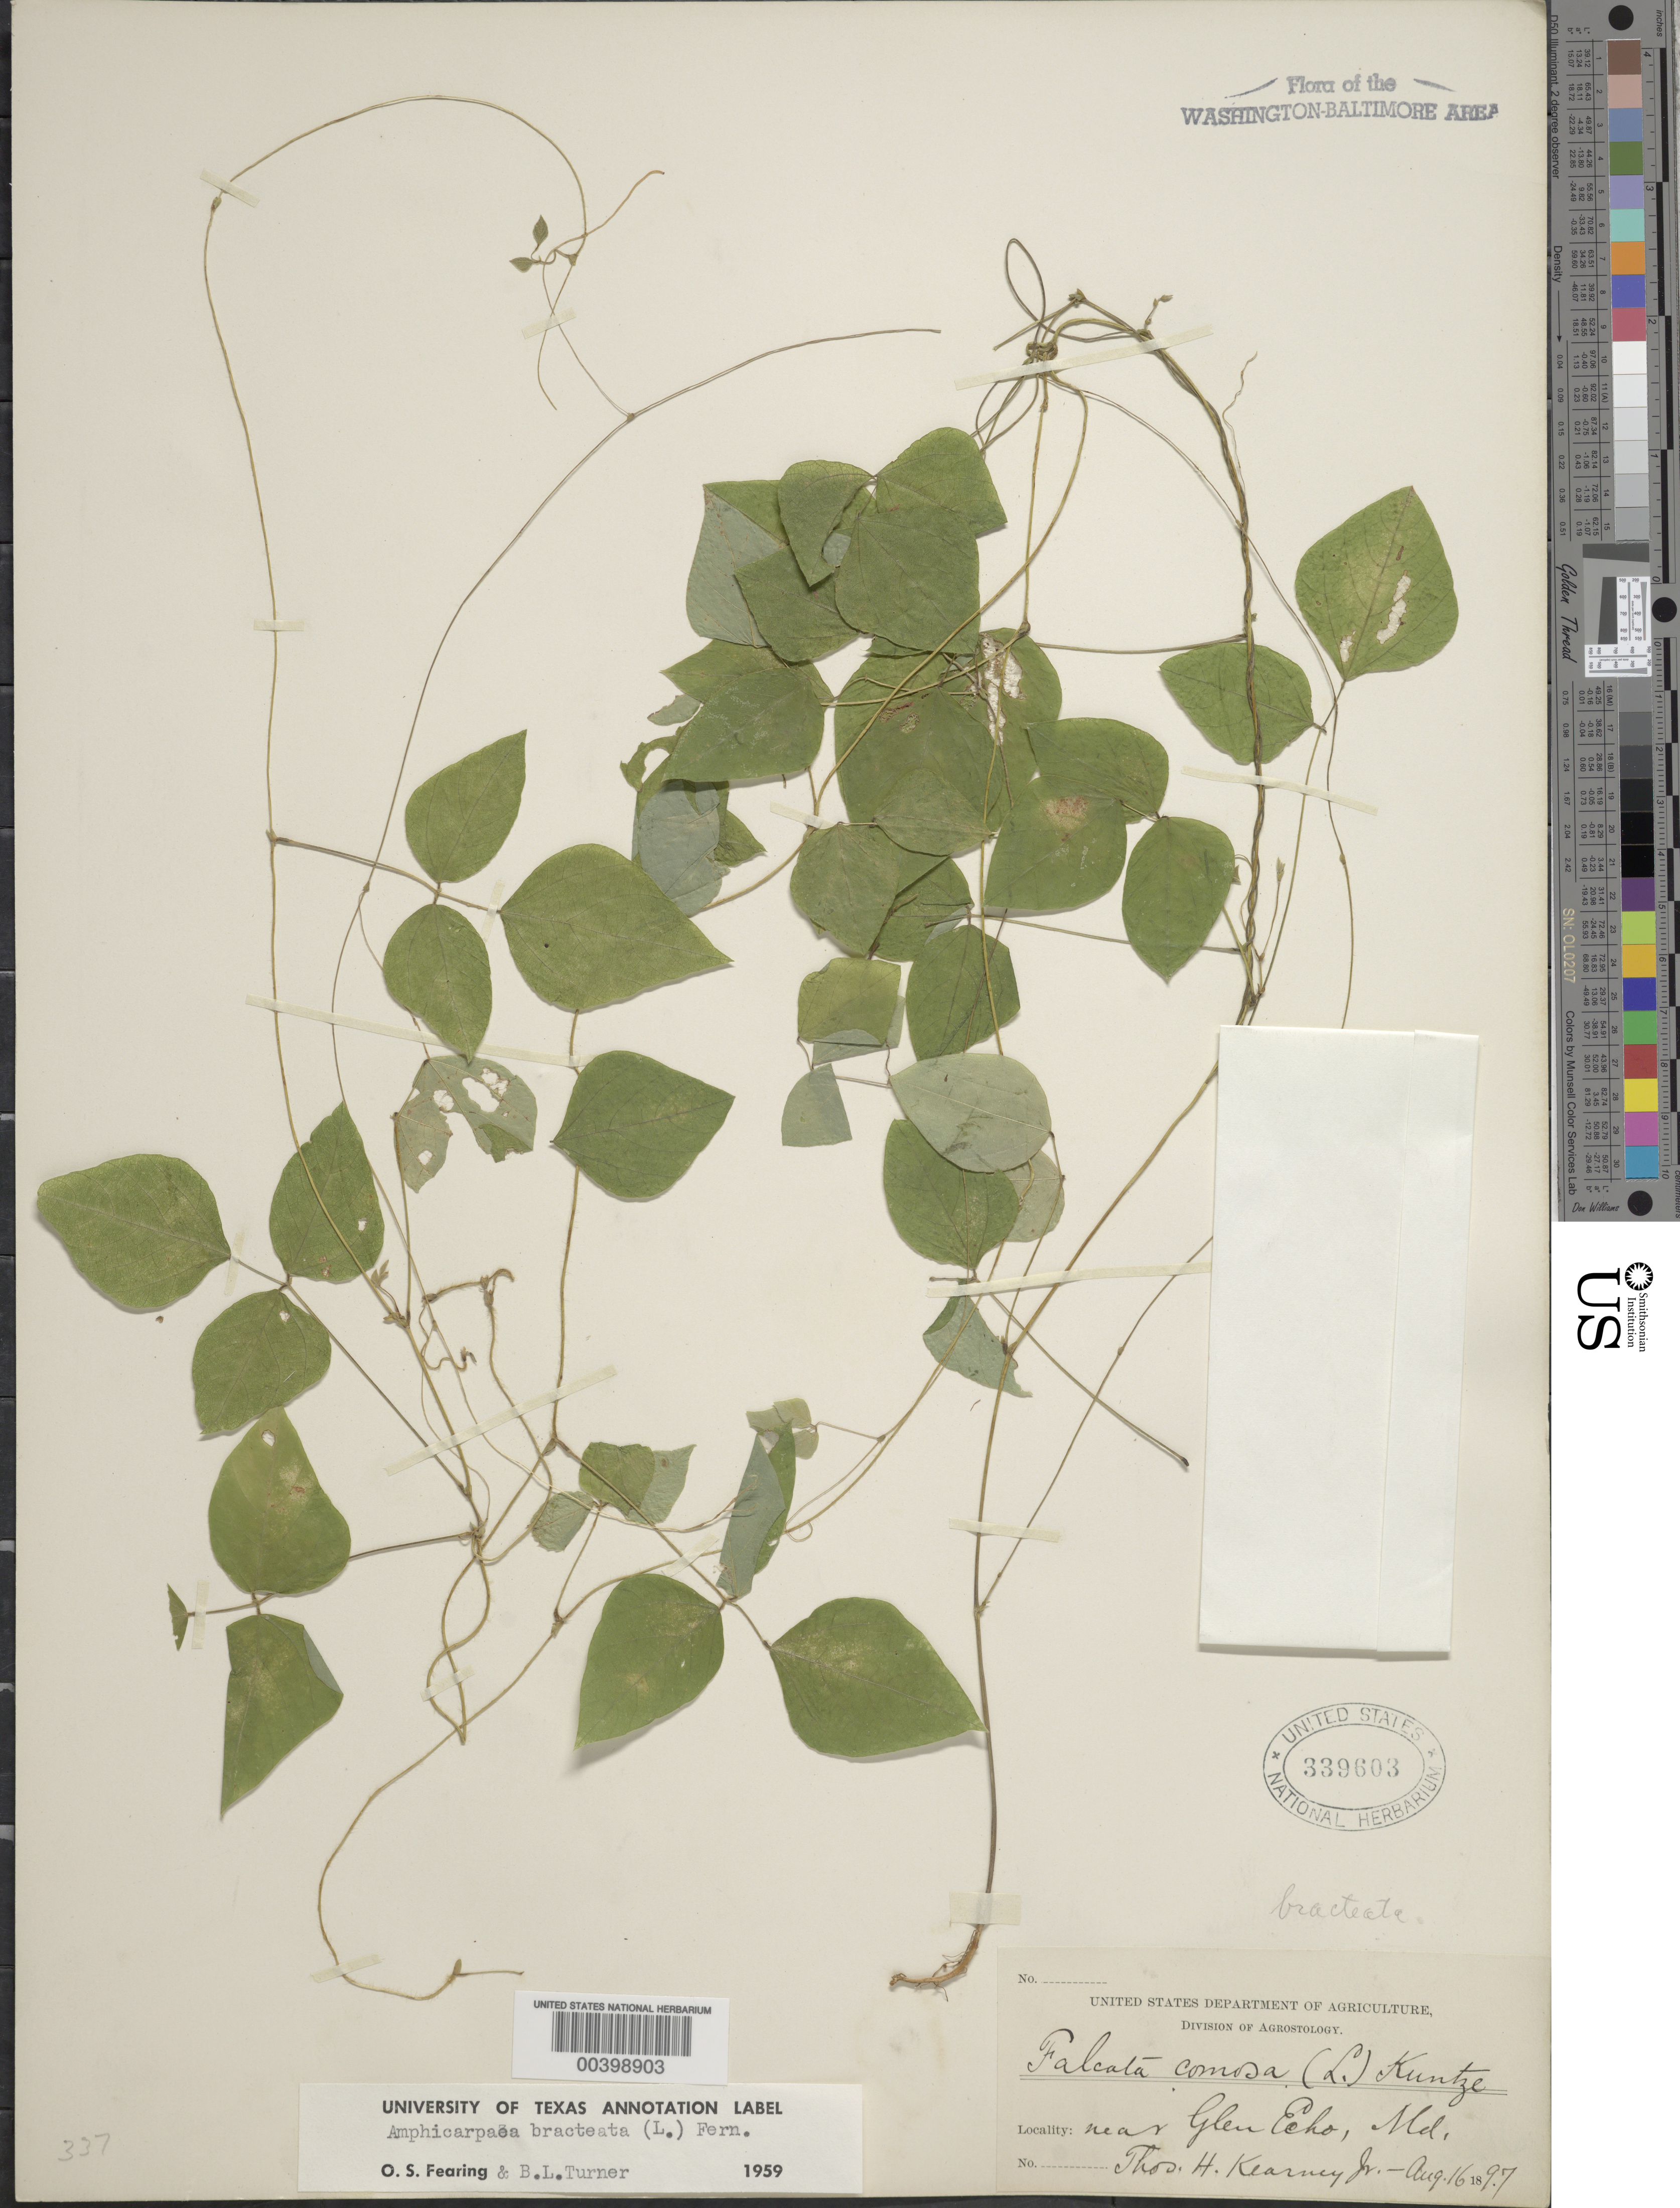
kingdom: Plantae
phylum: Tracheophyta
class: Magnoliopsida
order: Fabales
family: Fabaceae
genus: Amphicarpaea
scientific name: Amphicarpaea bracteata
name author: (L.) Fernald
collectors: T. H. Kearney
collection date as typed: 16 Aug 1897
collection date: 1897-08-16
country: United States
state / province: Maryland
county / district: Montgomery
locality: Near Glen Echo C. & O. Canal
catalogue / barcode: US 339603